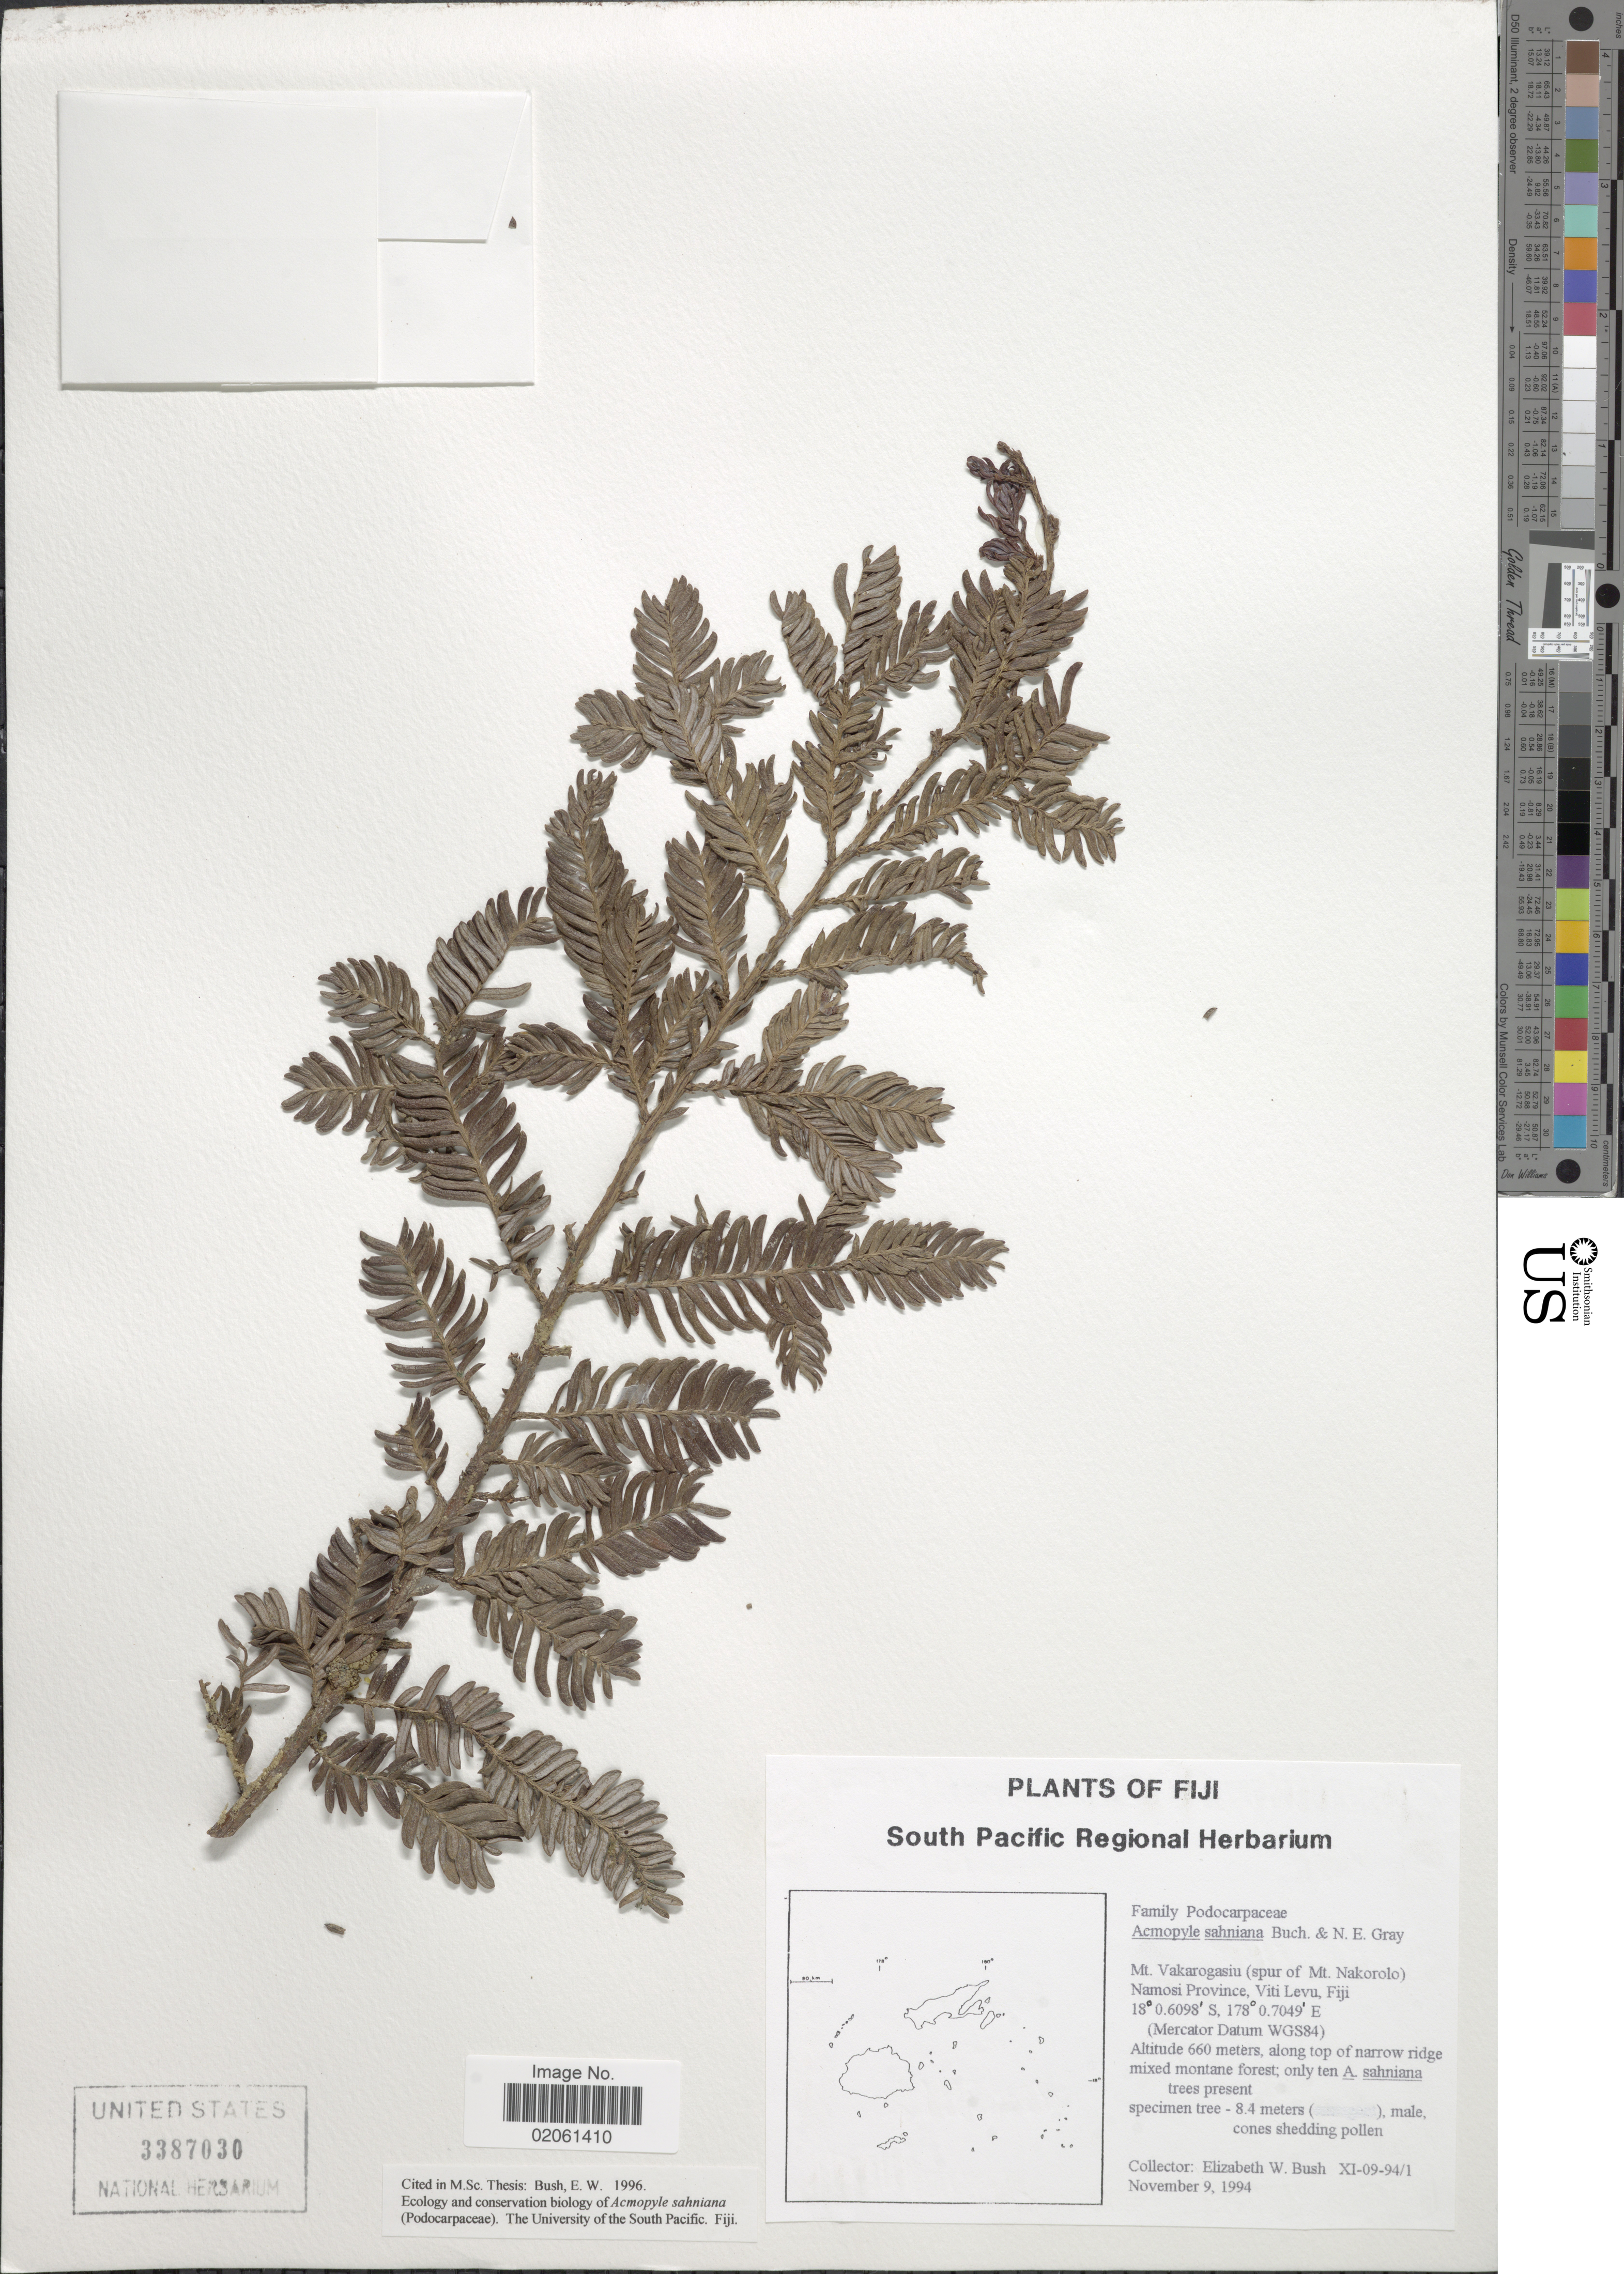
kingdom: Plantae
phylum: Tracheophyta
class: Pinopsida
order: Pinales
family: Podocarpaceae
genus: Acmopyle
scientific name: Acmopyle sahniana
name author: J. Buchholz & N.E. Gray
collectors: E. Bush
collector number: XI-09-94/1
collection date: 1994-11-09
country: Fiji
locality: Mt. Vakarogasiu (spur of Mt. Nakorolo) Namosi Province, Viti Levu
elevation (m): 660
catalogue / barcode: US 3387030